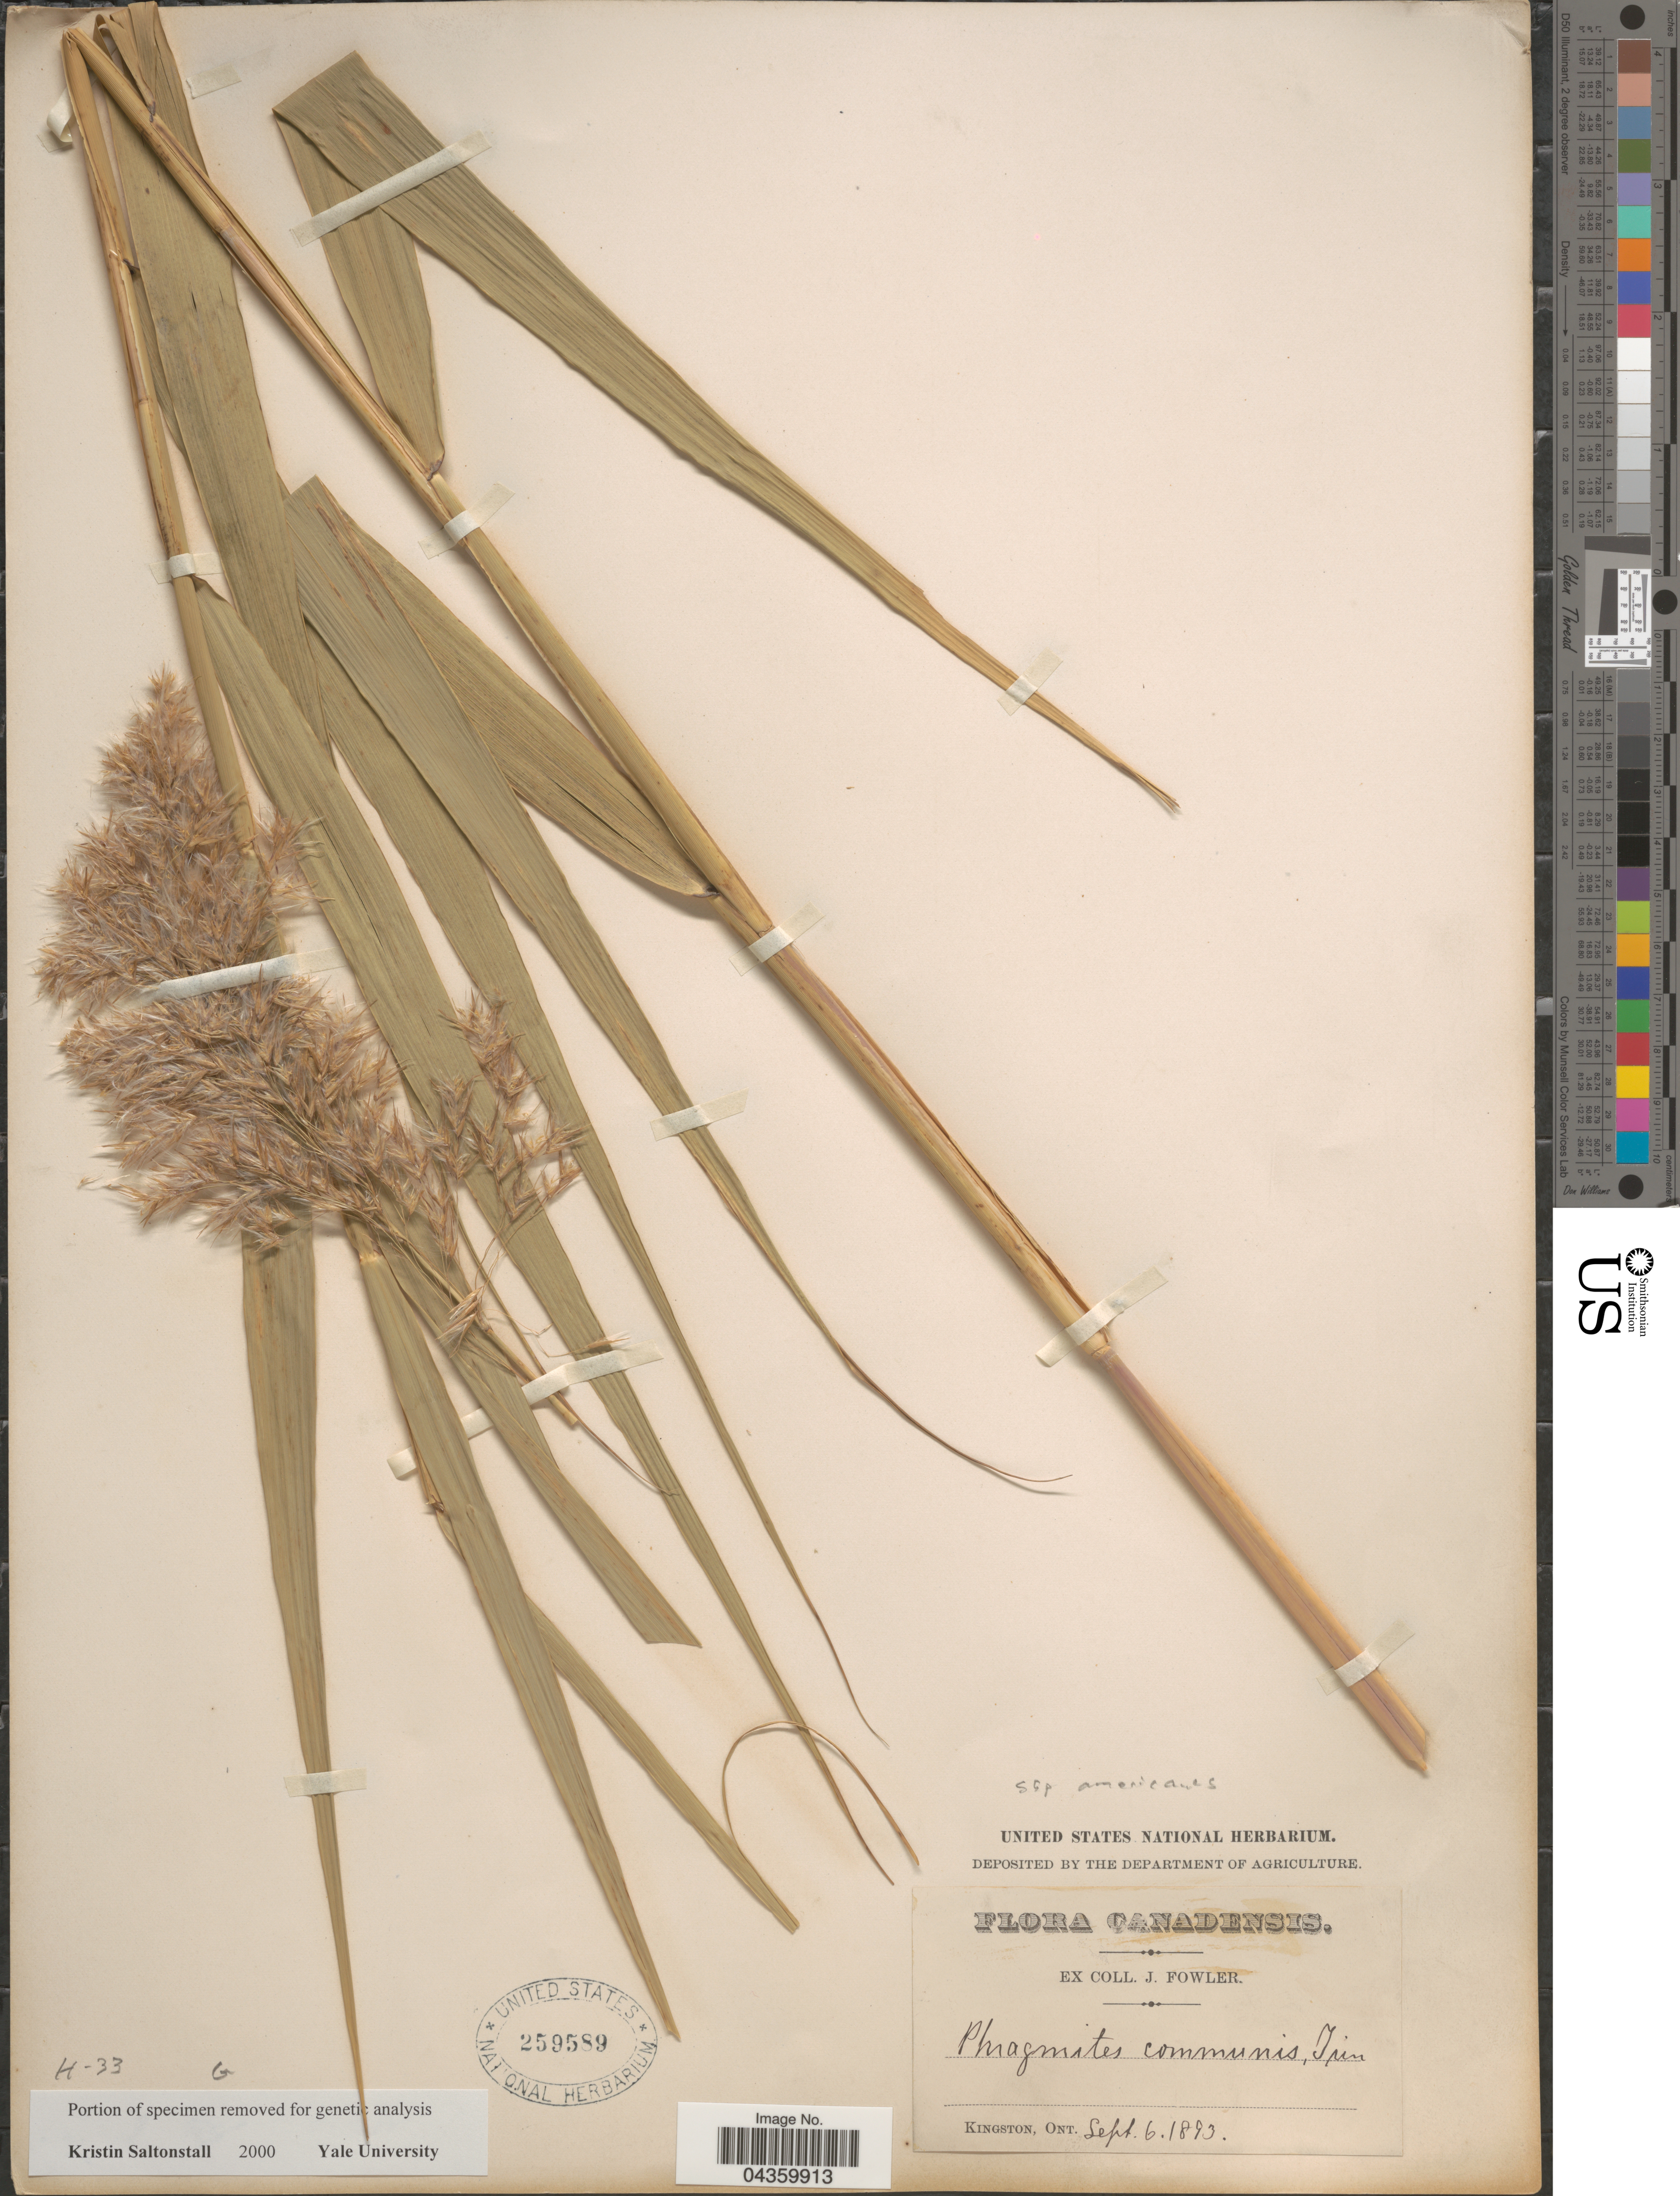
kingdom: Plantae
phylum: Tracheophyta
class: Liliopsida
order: Poales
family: Poaceae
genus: Phragmites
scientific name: Phragmites australis subsp. americanus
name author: Saltonstall & et al.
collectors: J. Fowler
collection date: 1893-09-06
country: Canada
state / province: Ontario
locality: Kingston.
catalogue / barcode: US 259589